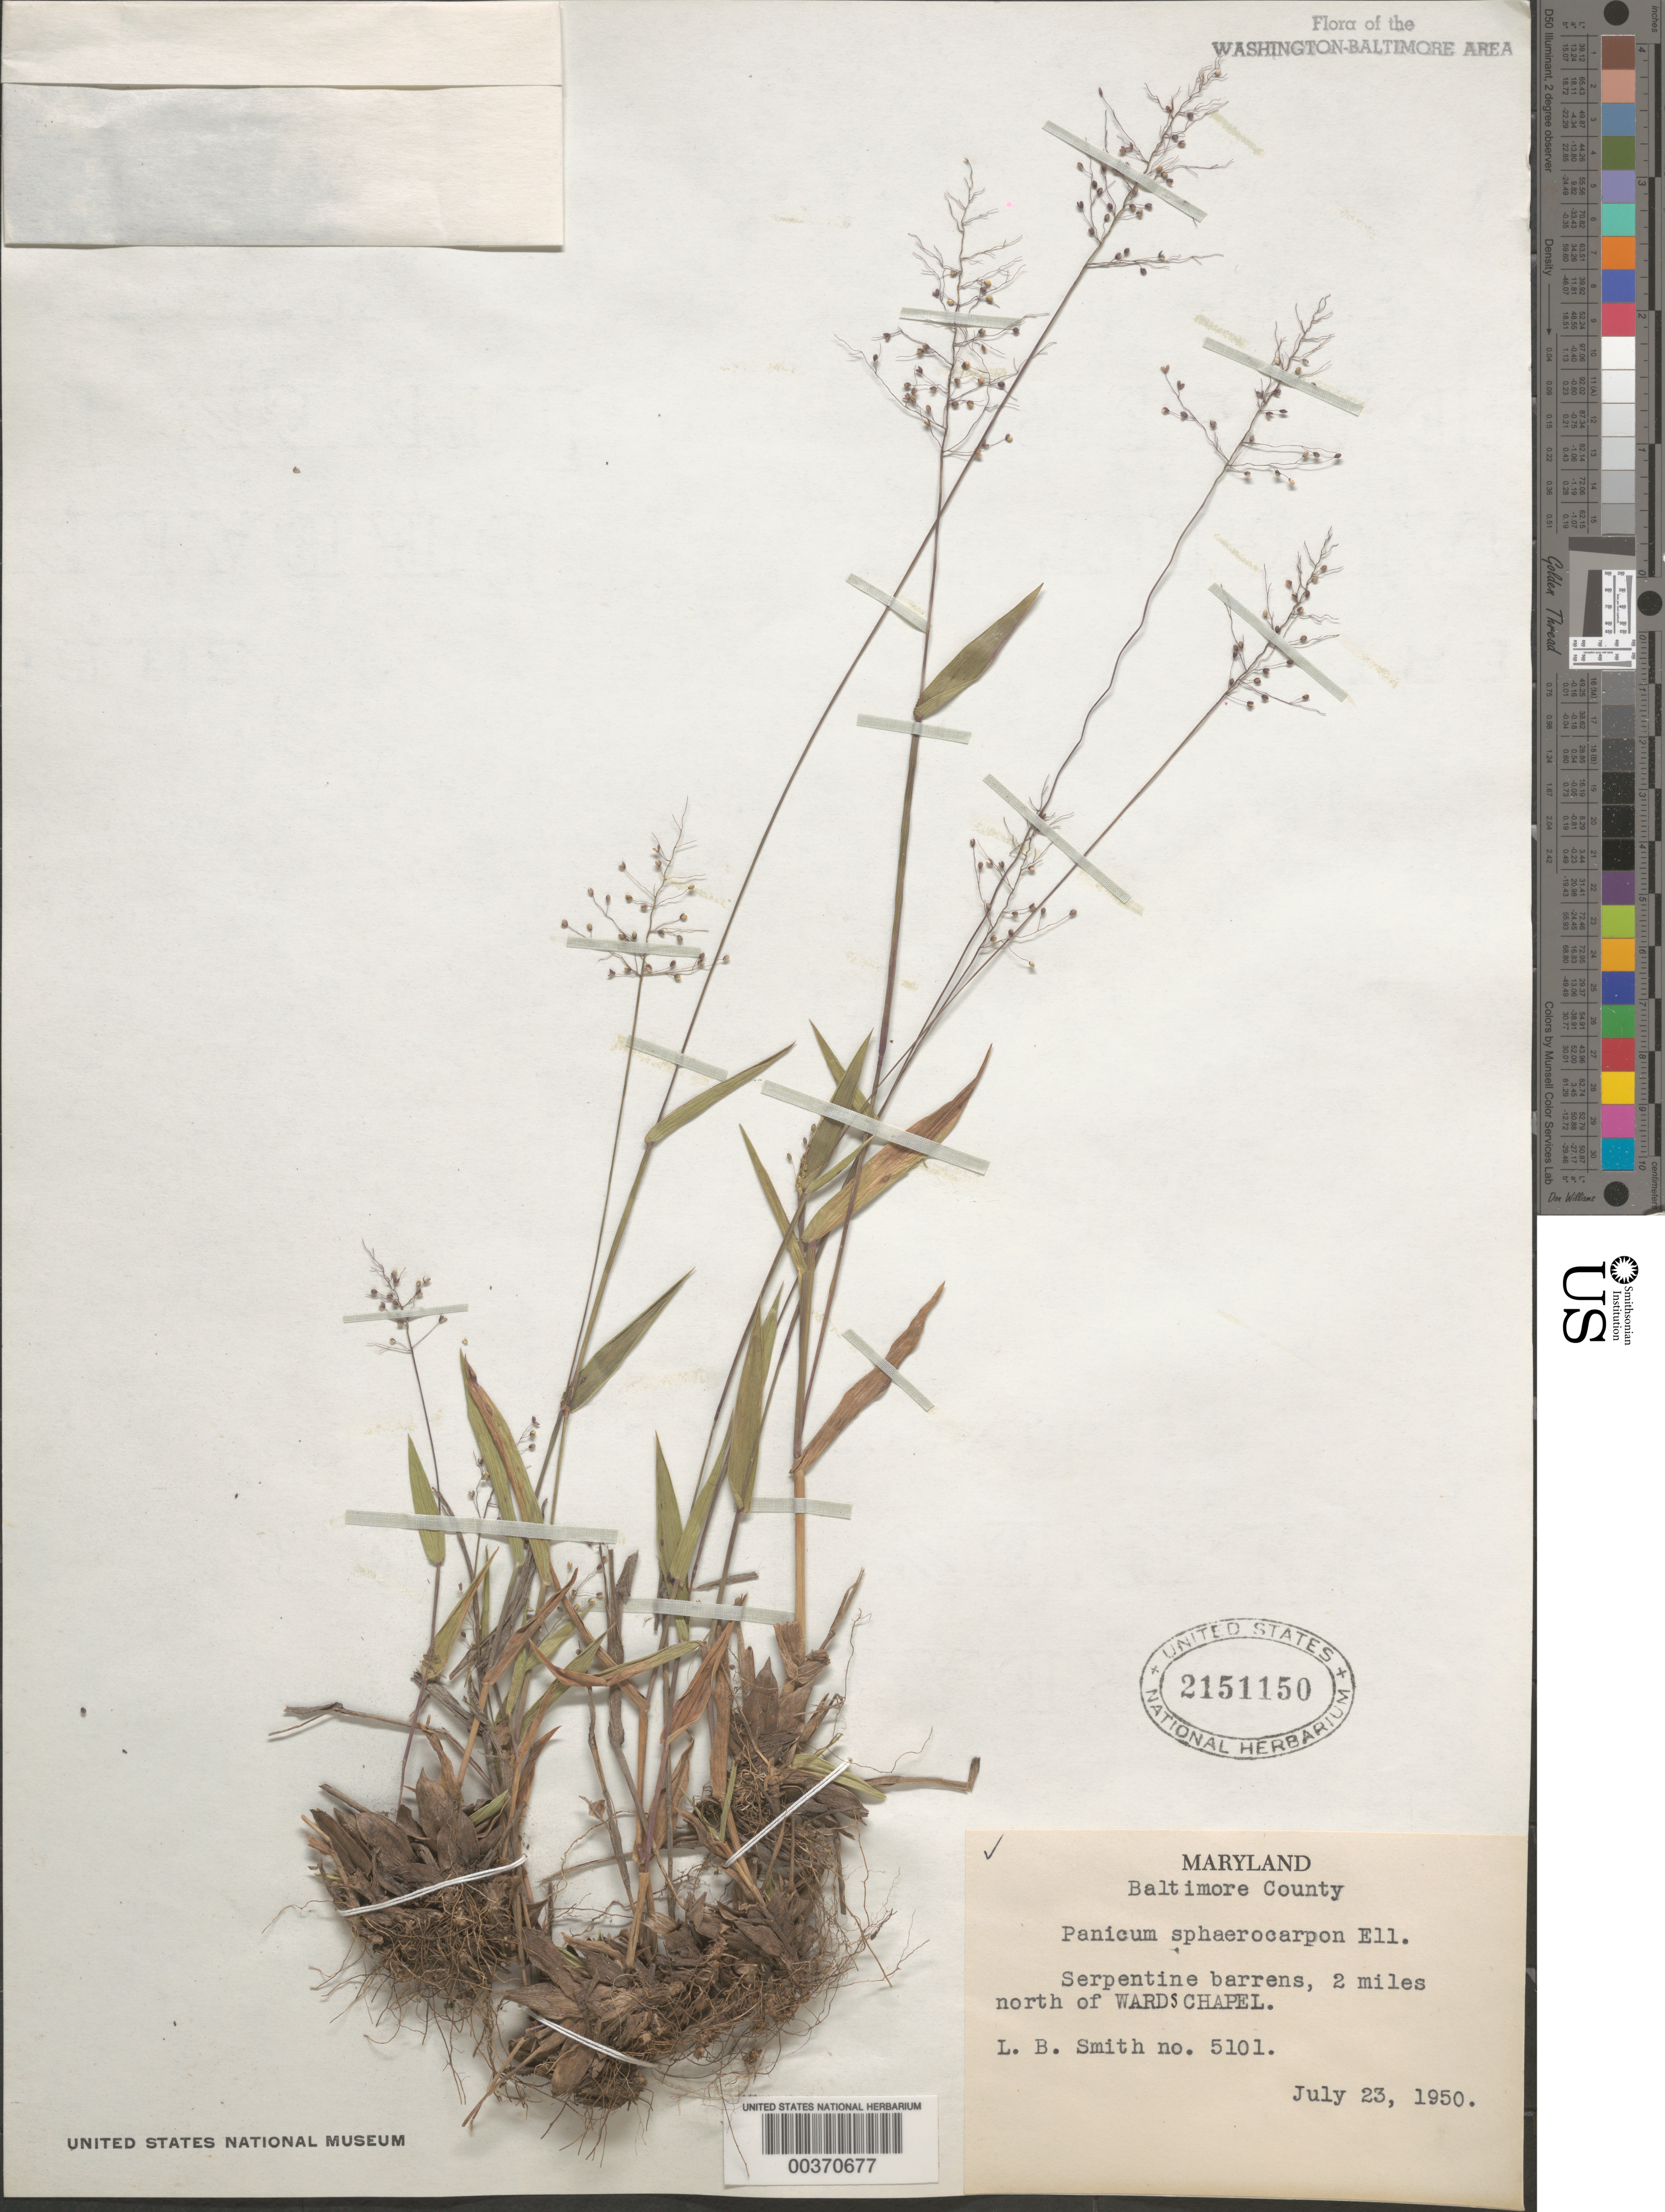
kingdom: Plantae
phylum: Tracheophyta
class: Liliopsida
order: Poales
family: Poaceae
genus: Dichanthelium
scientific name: Dichanthelium sphaerocarpon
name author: (Elliott) Gould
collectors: L. Smith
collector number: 5101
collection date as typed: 23 Jul 1950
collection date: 1950-07-23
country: United States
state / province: Maryland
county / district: Baltimore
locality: North of Wards Chapel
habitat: Serpentine barrens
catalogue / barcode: US 2151150